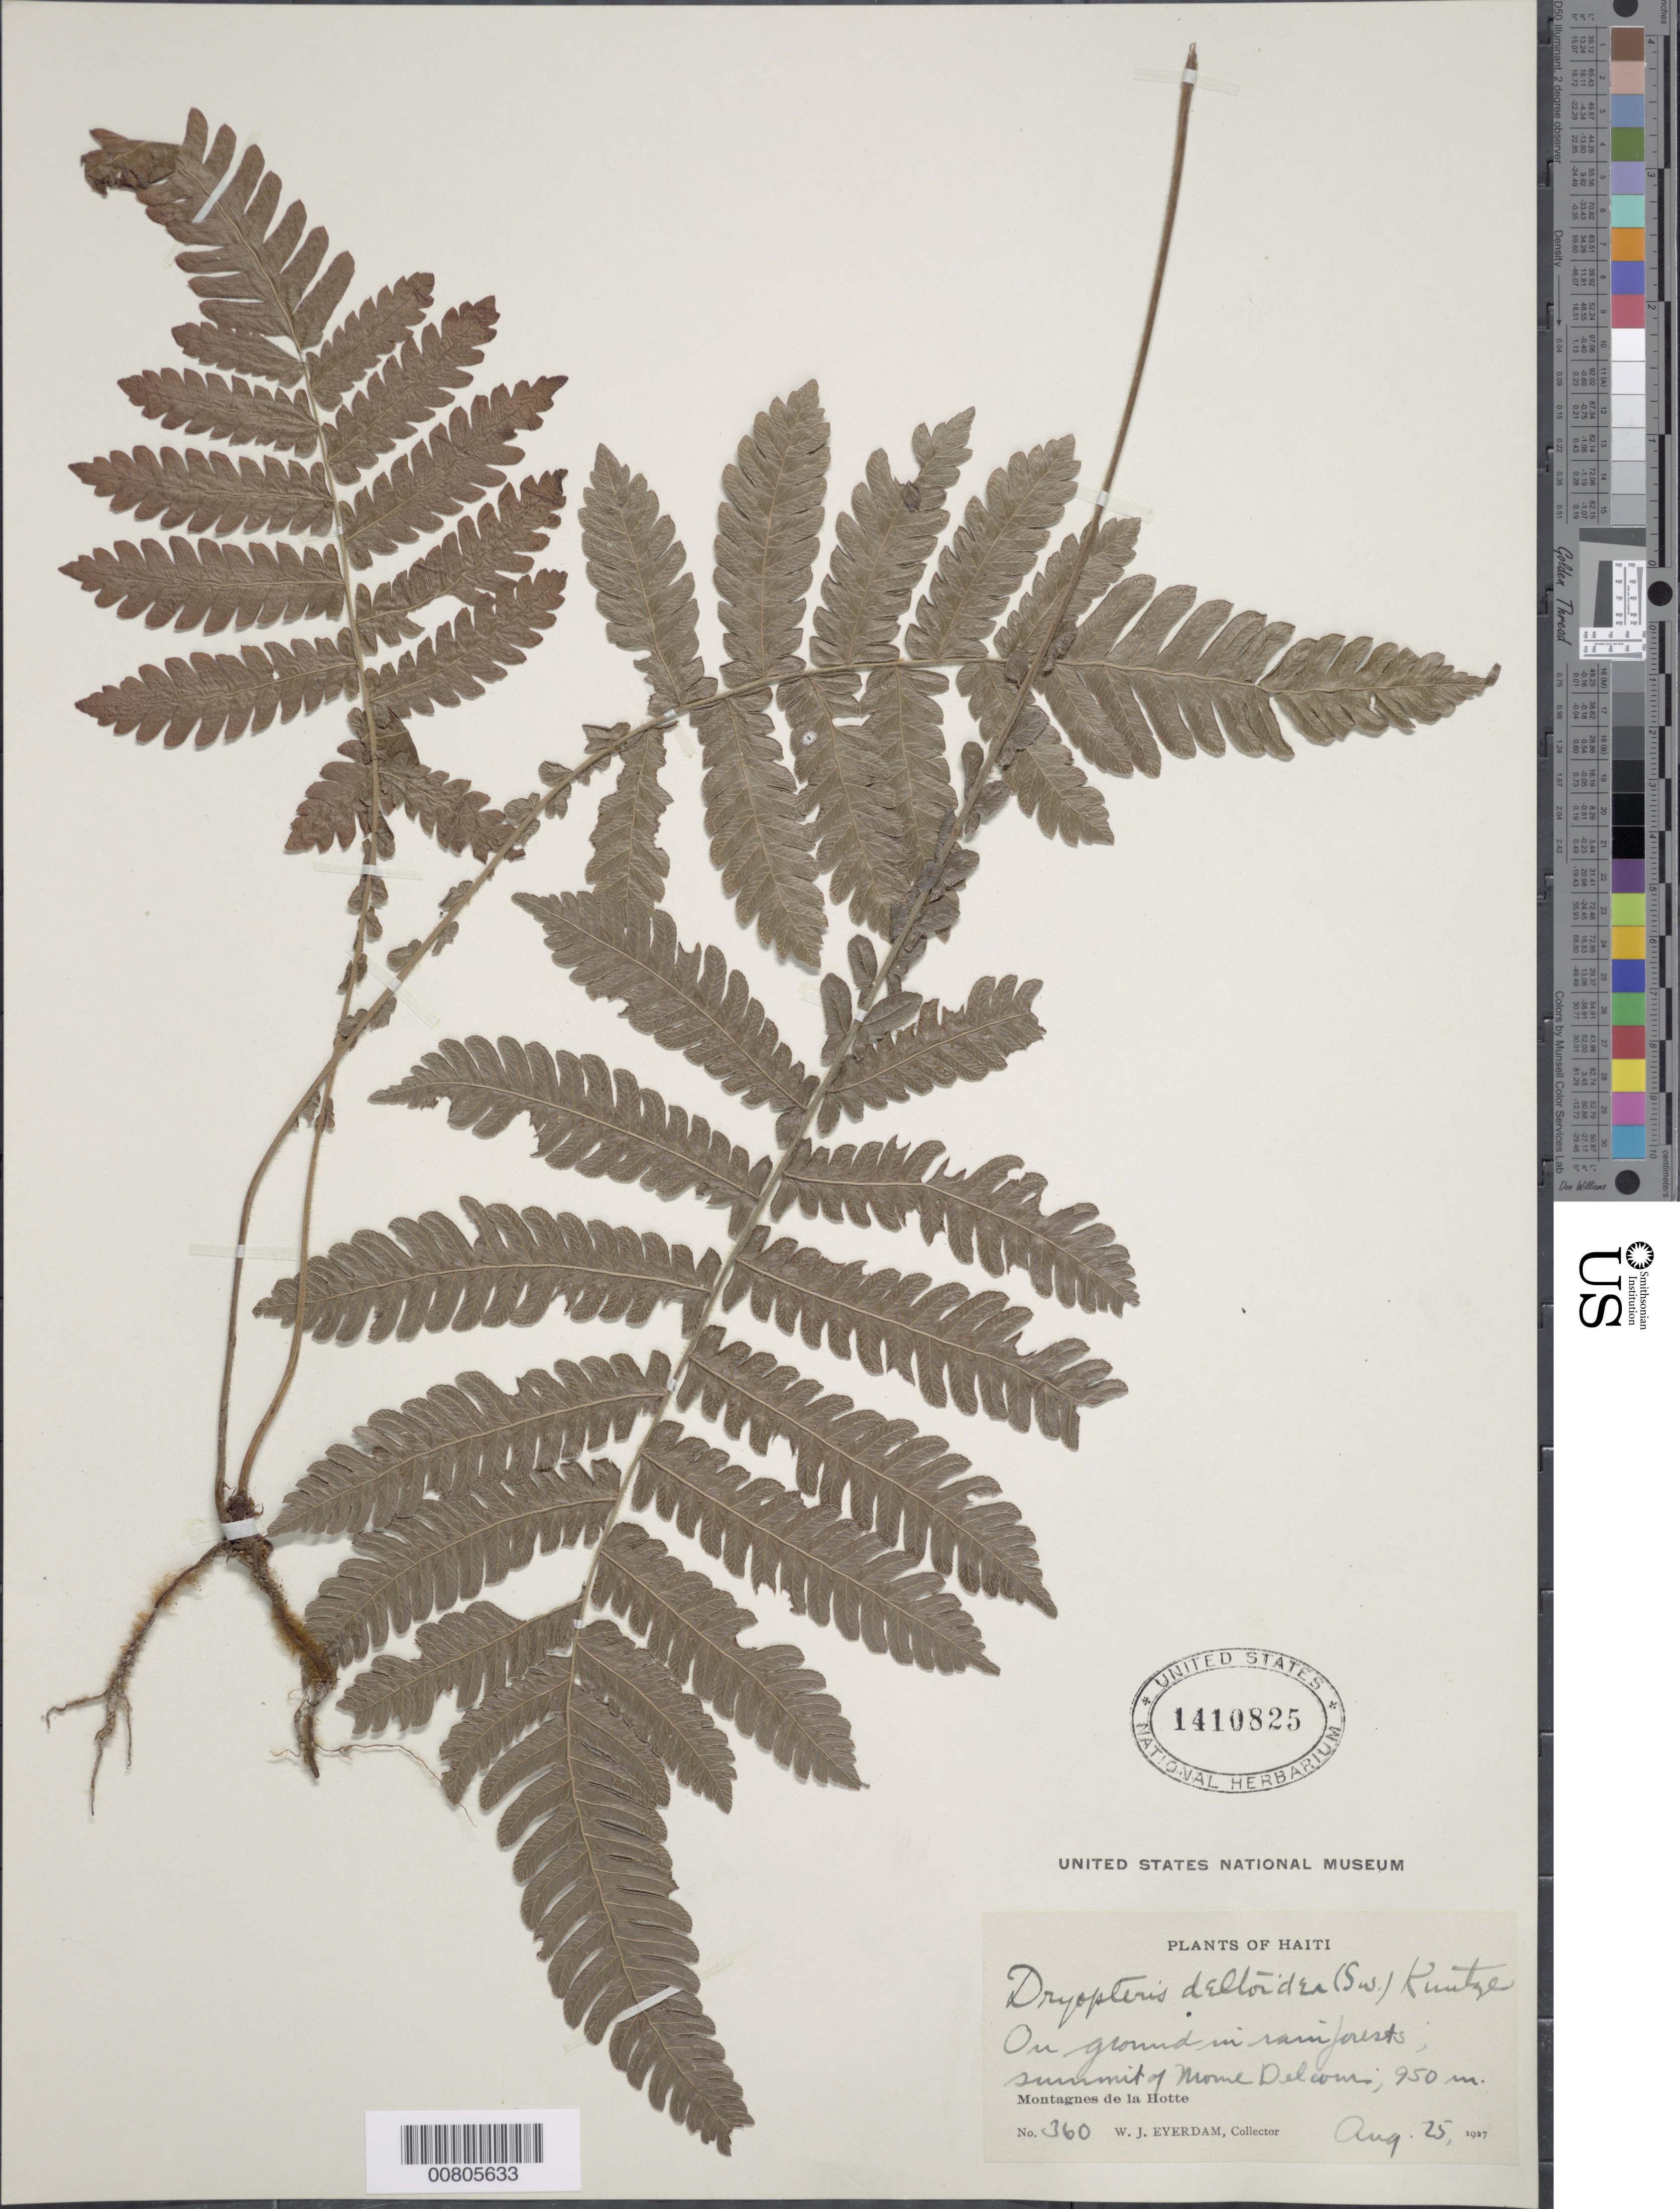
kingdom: Plantae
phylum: Tracheophyta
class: Polypodiopsida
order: Polypodiales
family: Thelypteridaceae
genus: Steiropteris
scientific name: Steiropteris deltoidea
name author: (Sw.) Pic. Serm.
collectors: W. J. Eyerdam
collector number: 360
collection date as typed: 25 Aug 1927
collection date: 1927-08-25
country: Haiti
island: Hispaniola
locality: Montagnes de la Hotte, Morne Delacouris summit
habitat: On ground in rainforest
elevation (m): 950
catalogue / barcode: US 1410825